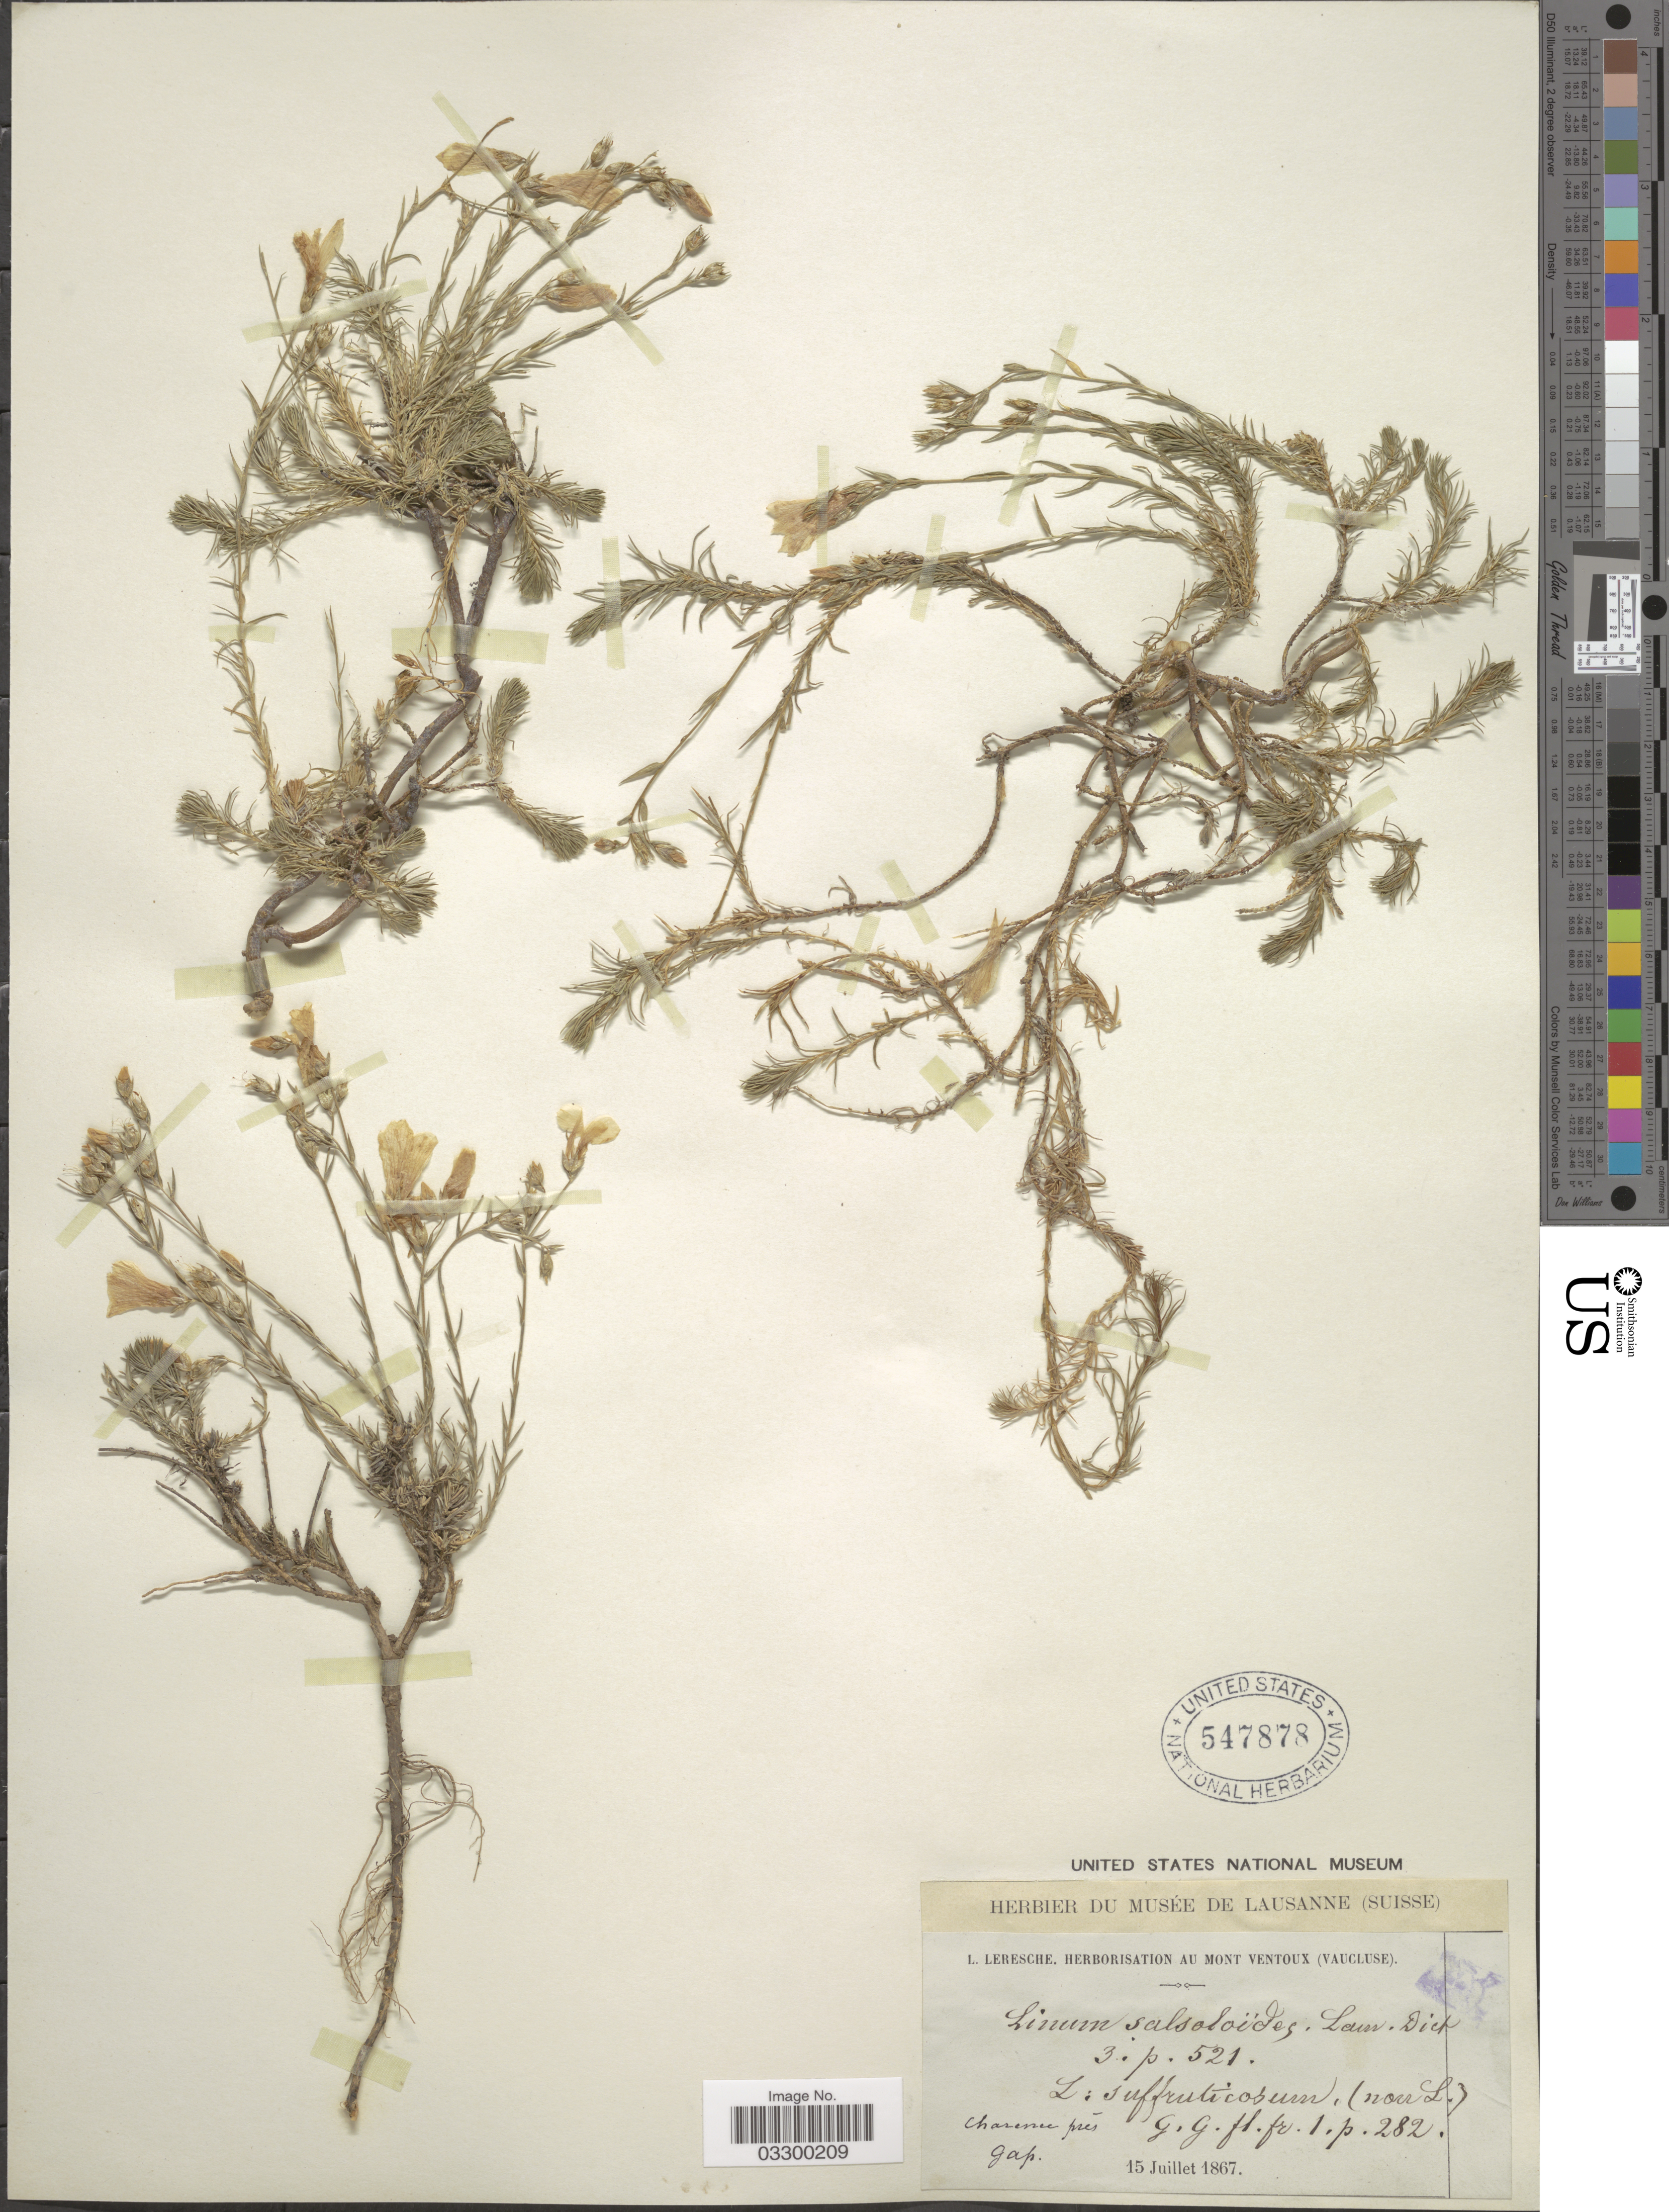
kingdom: Plantae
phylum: Tracheophyta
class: Magnoliopsida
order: Malpighiales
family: Linaceae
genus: Linum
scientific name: Linum salsoloides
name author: Lam.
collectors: L. Leresche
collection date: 1867-07-15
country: France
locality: Charenee [interpreted] près Gap.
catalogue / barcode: US 547878